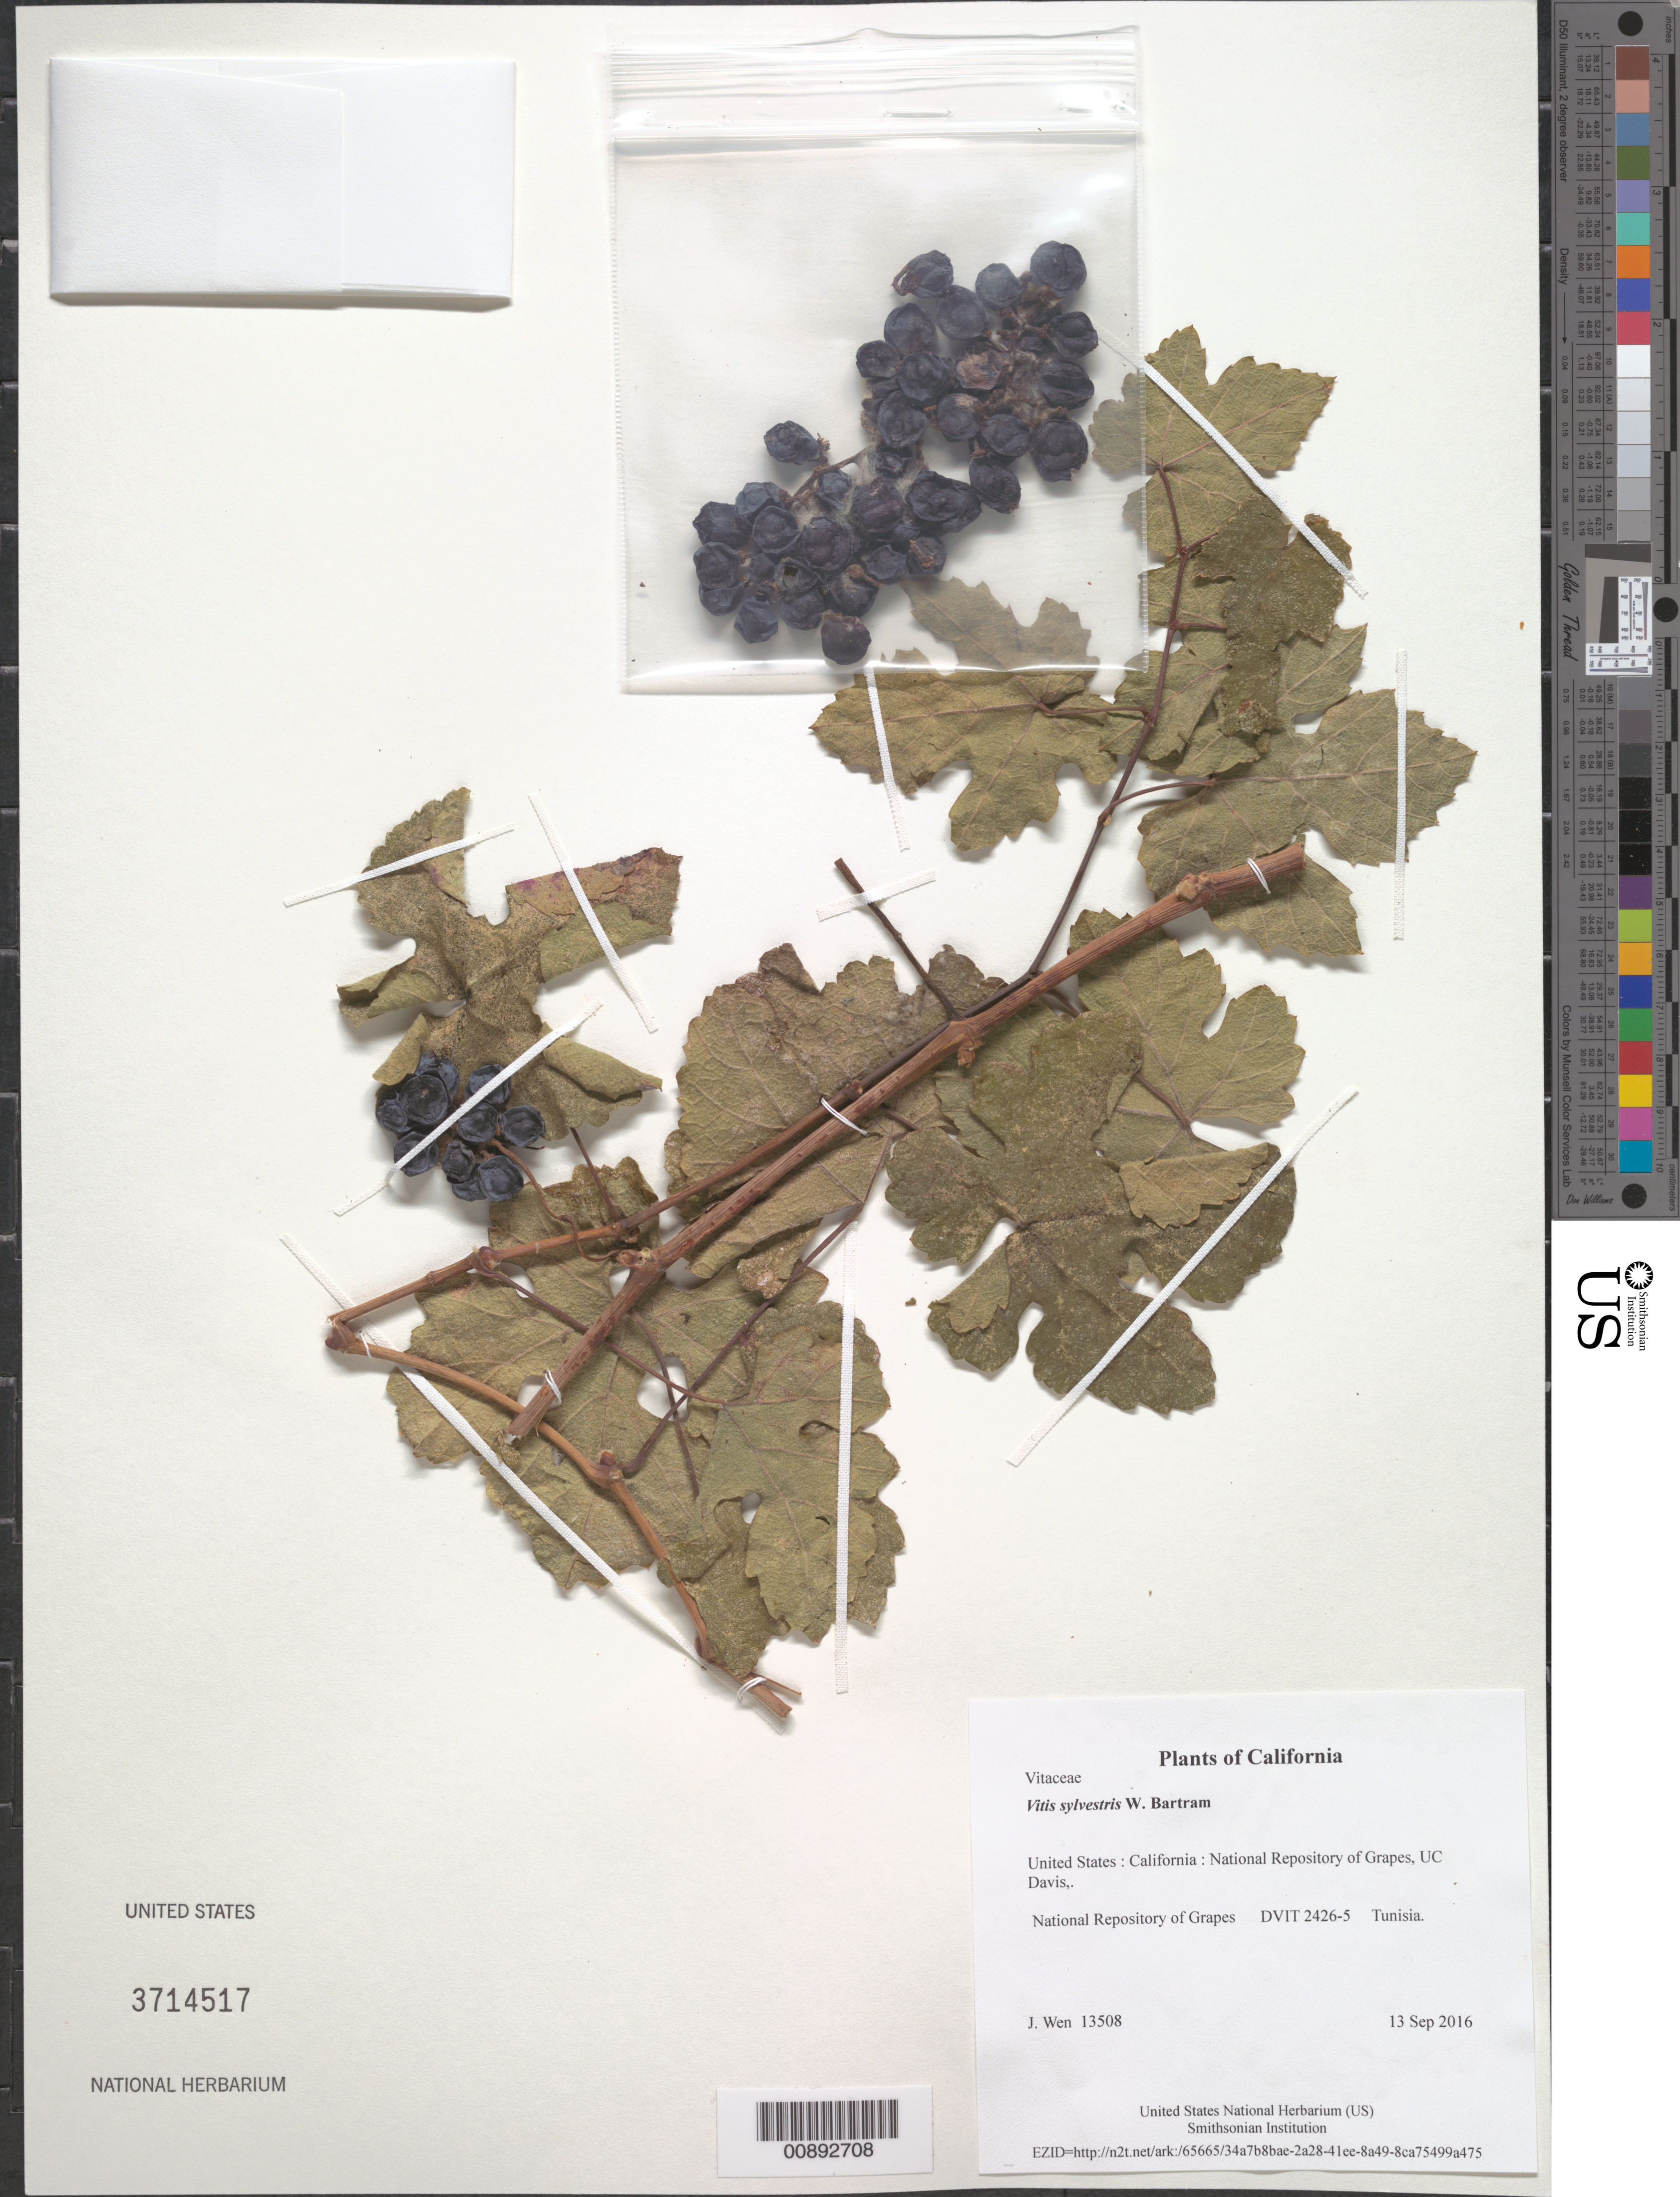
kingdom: Plantae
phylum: Tracheophyta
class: Magnoliopsida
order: Vitales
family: Vitaceae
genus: Vitis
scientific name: Vitis sylvestris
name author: W. Bartram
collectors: J. Wen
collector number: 13508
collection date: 2016-09-13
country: United States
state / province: California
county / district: Yolo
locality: National Repository of Grapes, UC Davis,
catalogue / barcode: US 3714517